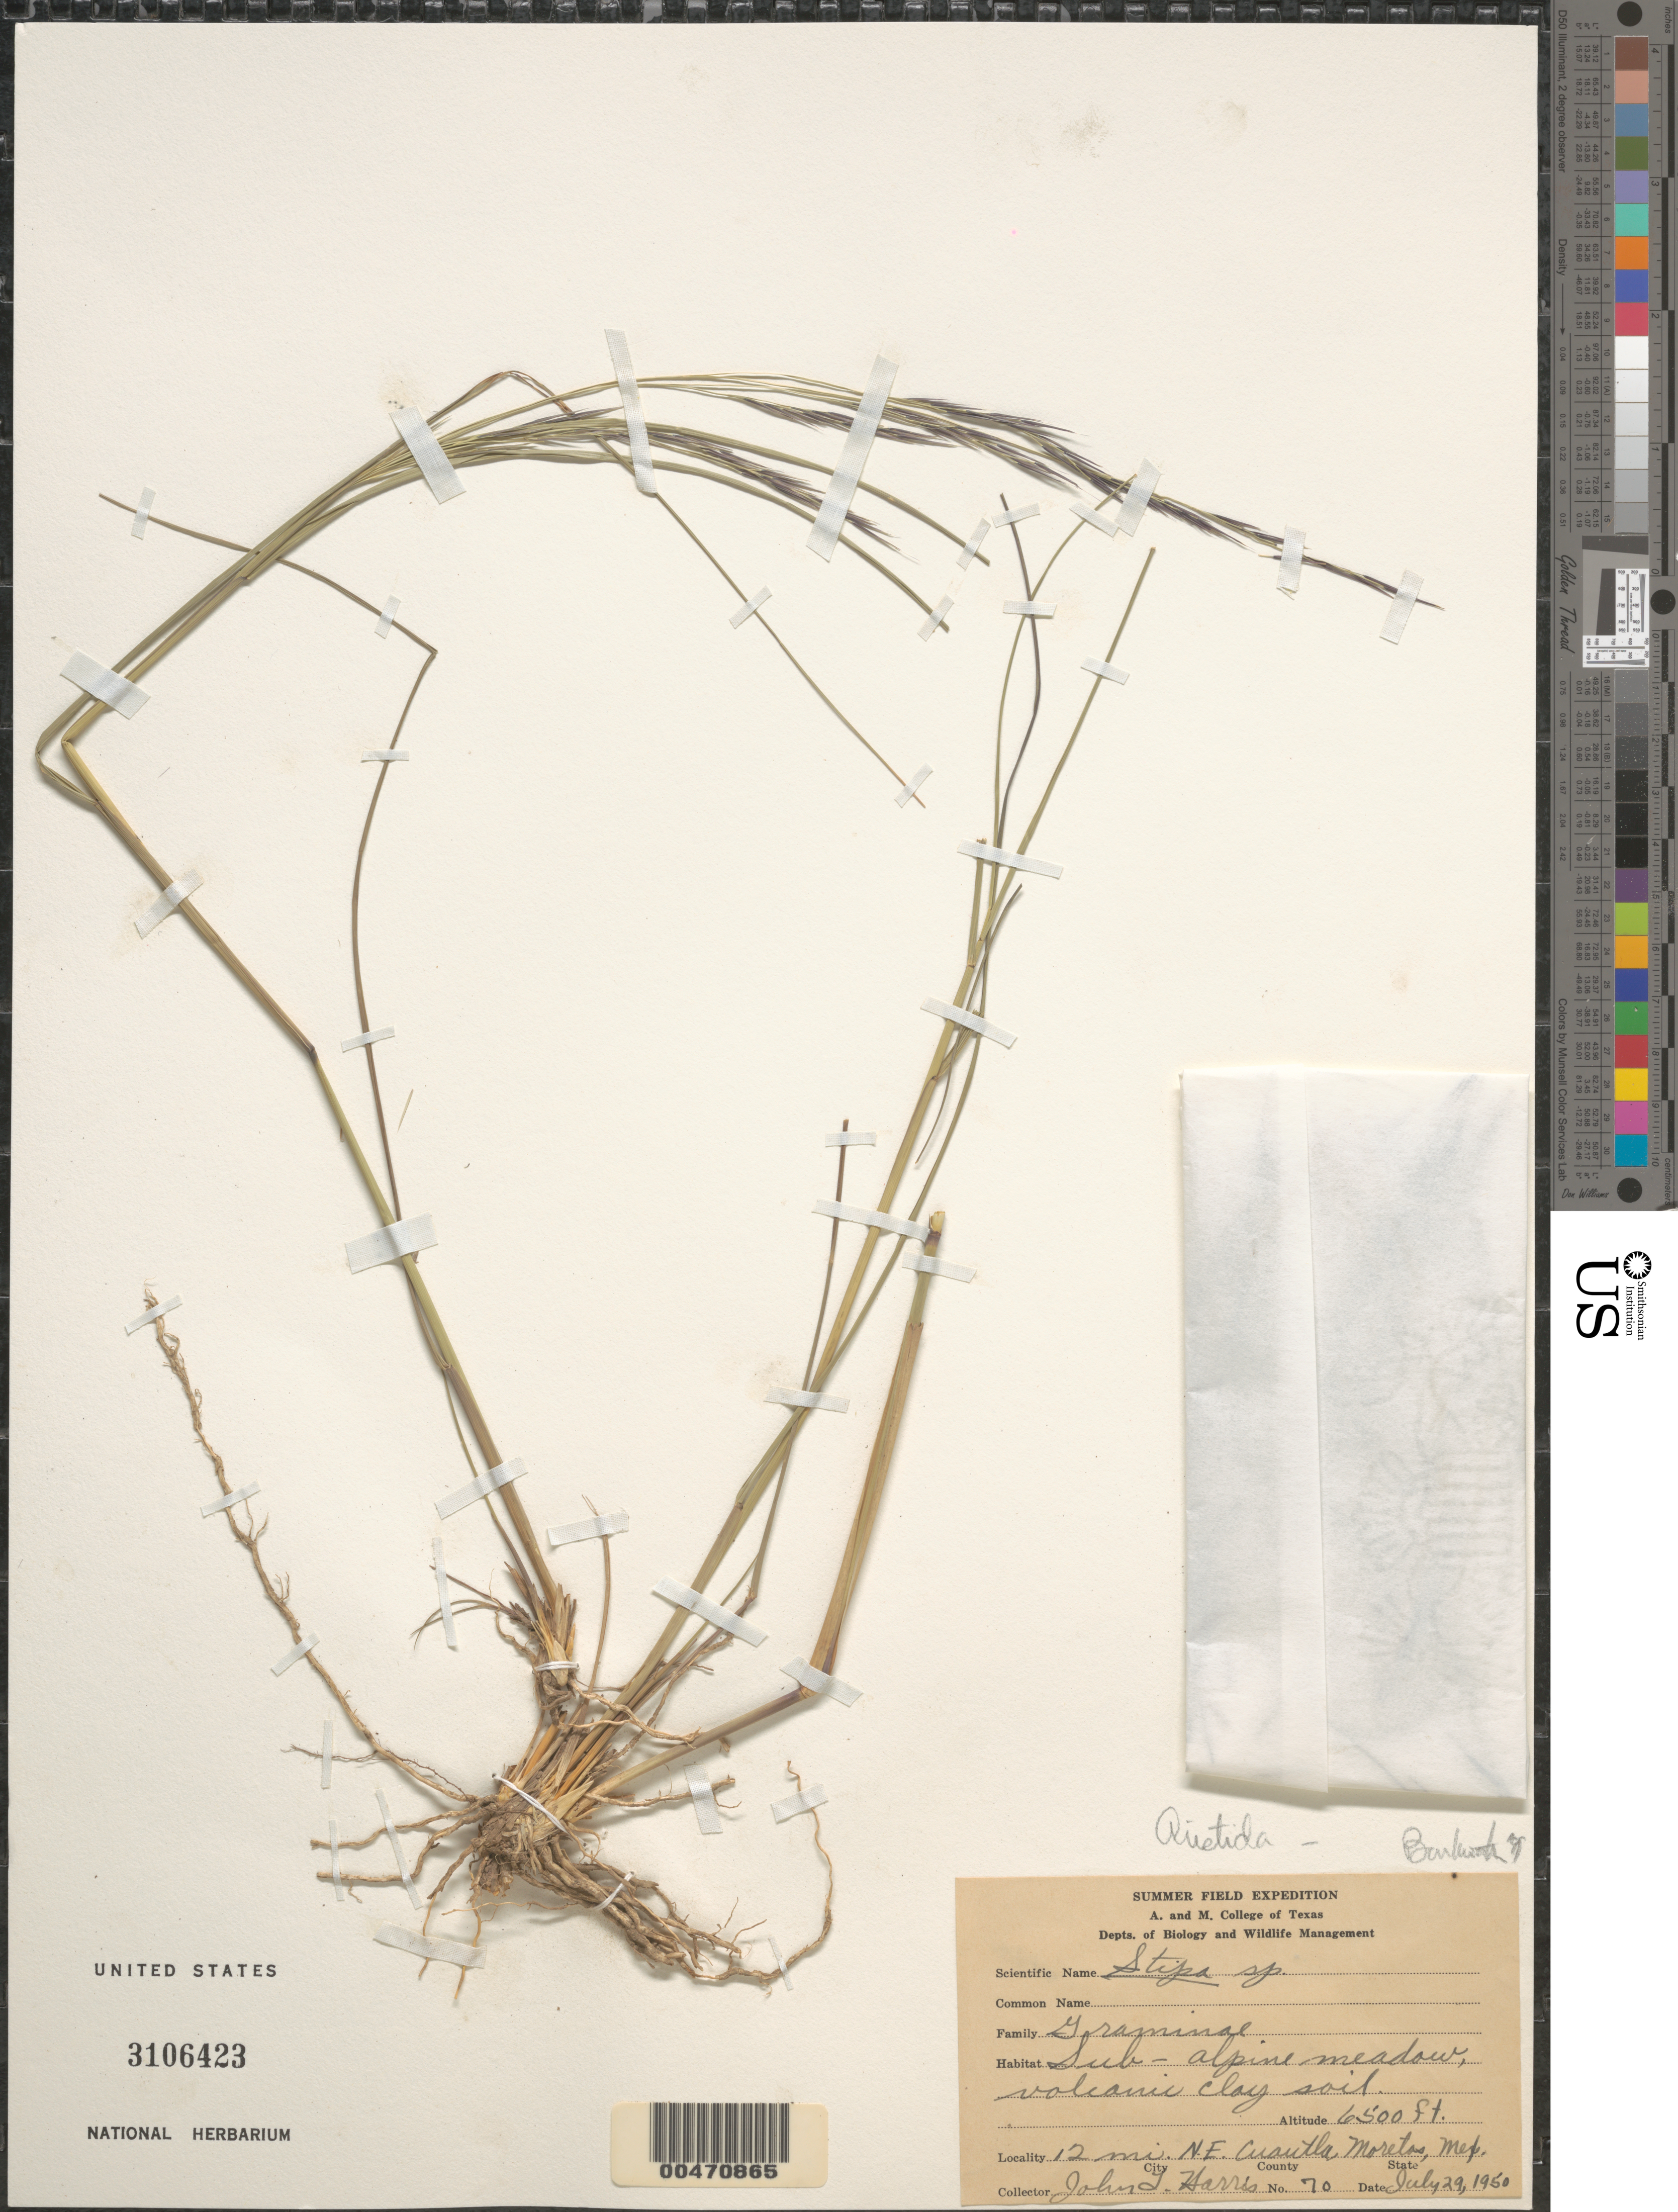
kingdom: Plantae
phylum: Tracheophyta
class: Liliopsida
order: Poales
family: Poaceae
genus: Stipa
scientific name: Stipa sp.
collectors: J. T. Harris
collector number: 70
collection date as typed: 29 Jul 1950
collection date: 1950-07-29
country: Mexico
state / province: Morelos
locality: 12 mi NE Cuautla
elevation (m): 1981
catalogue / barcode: US 3106423